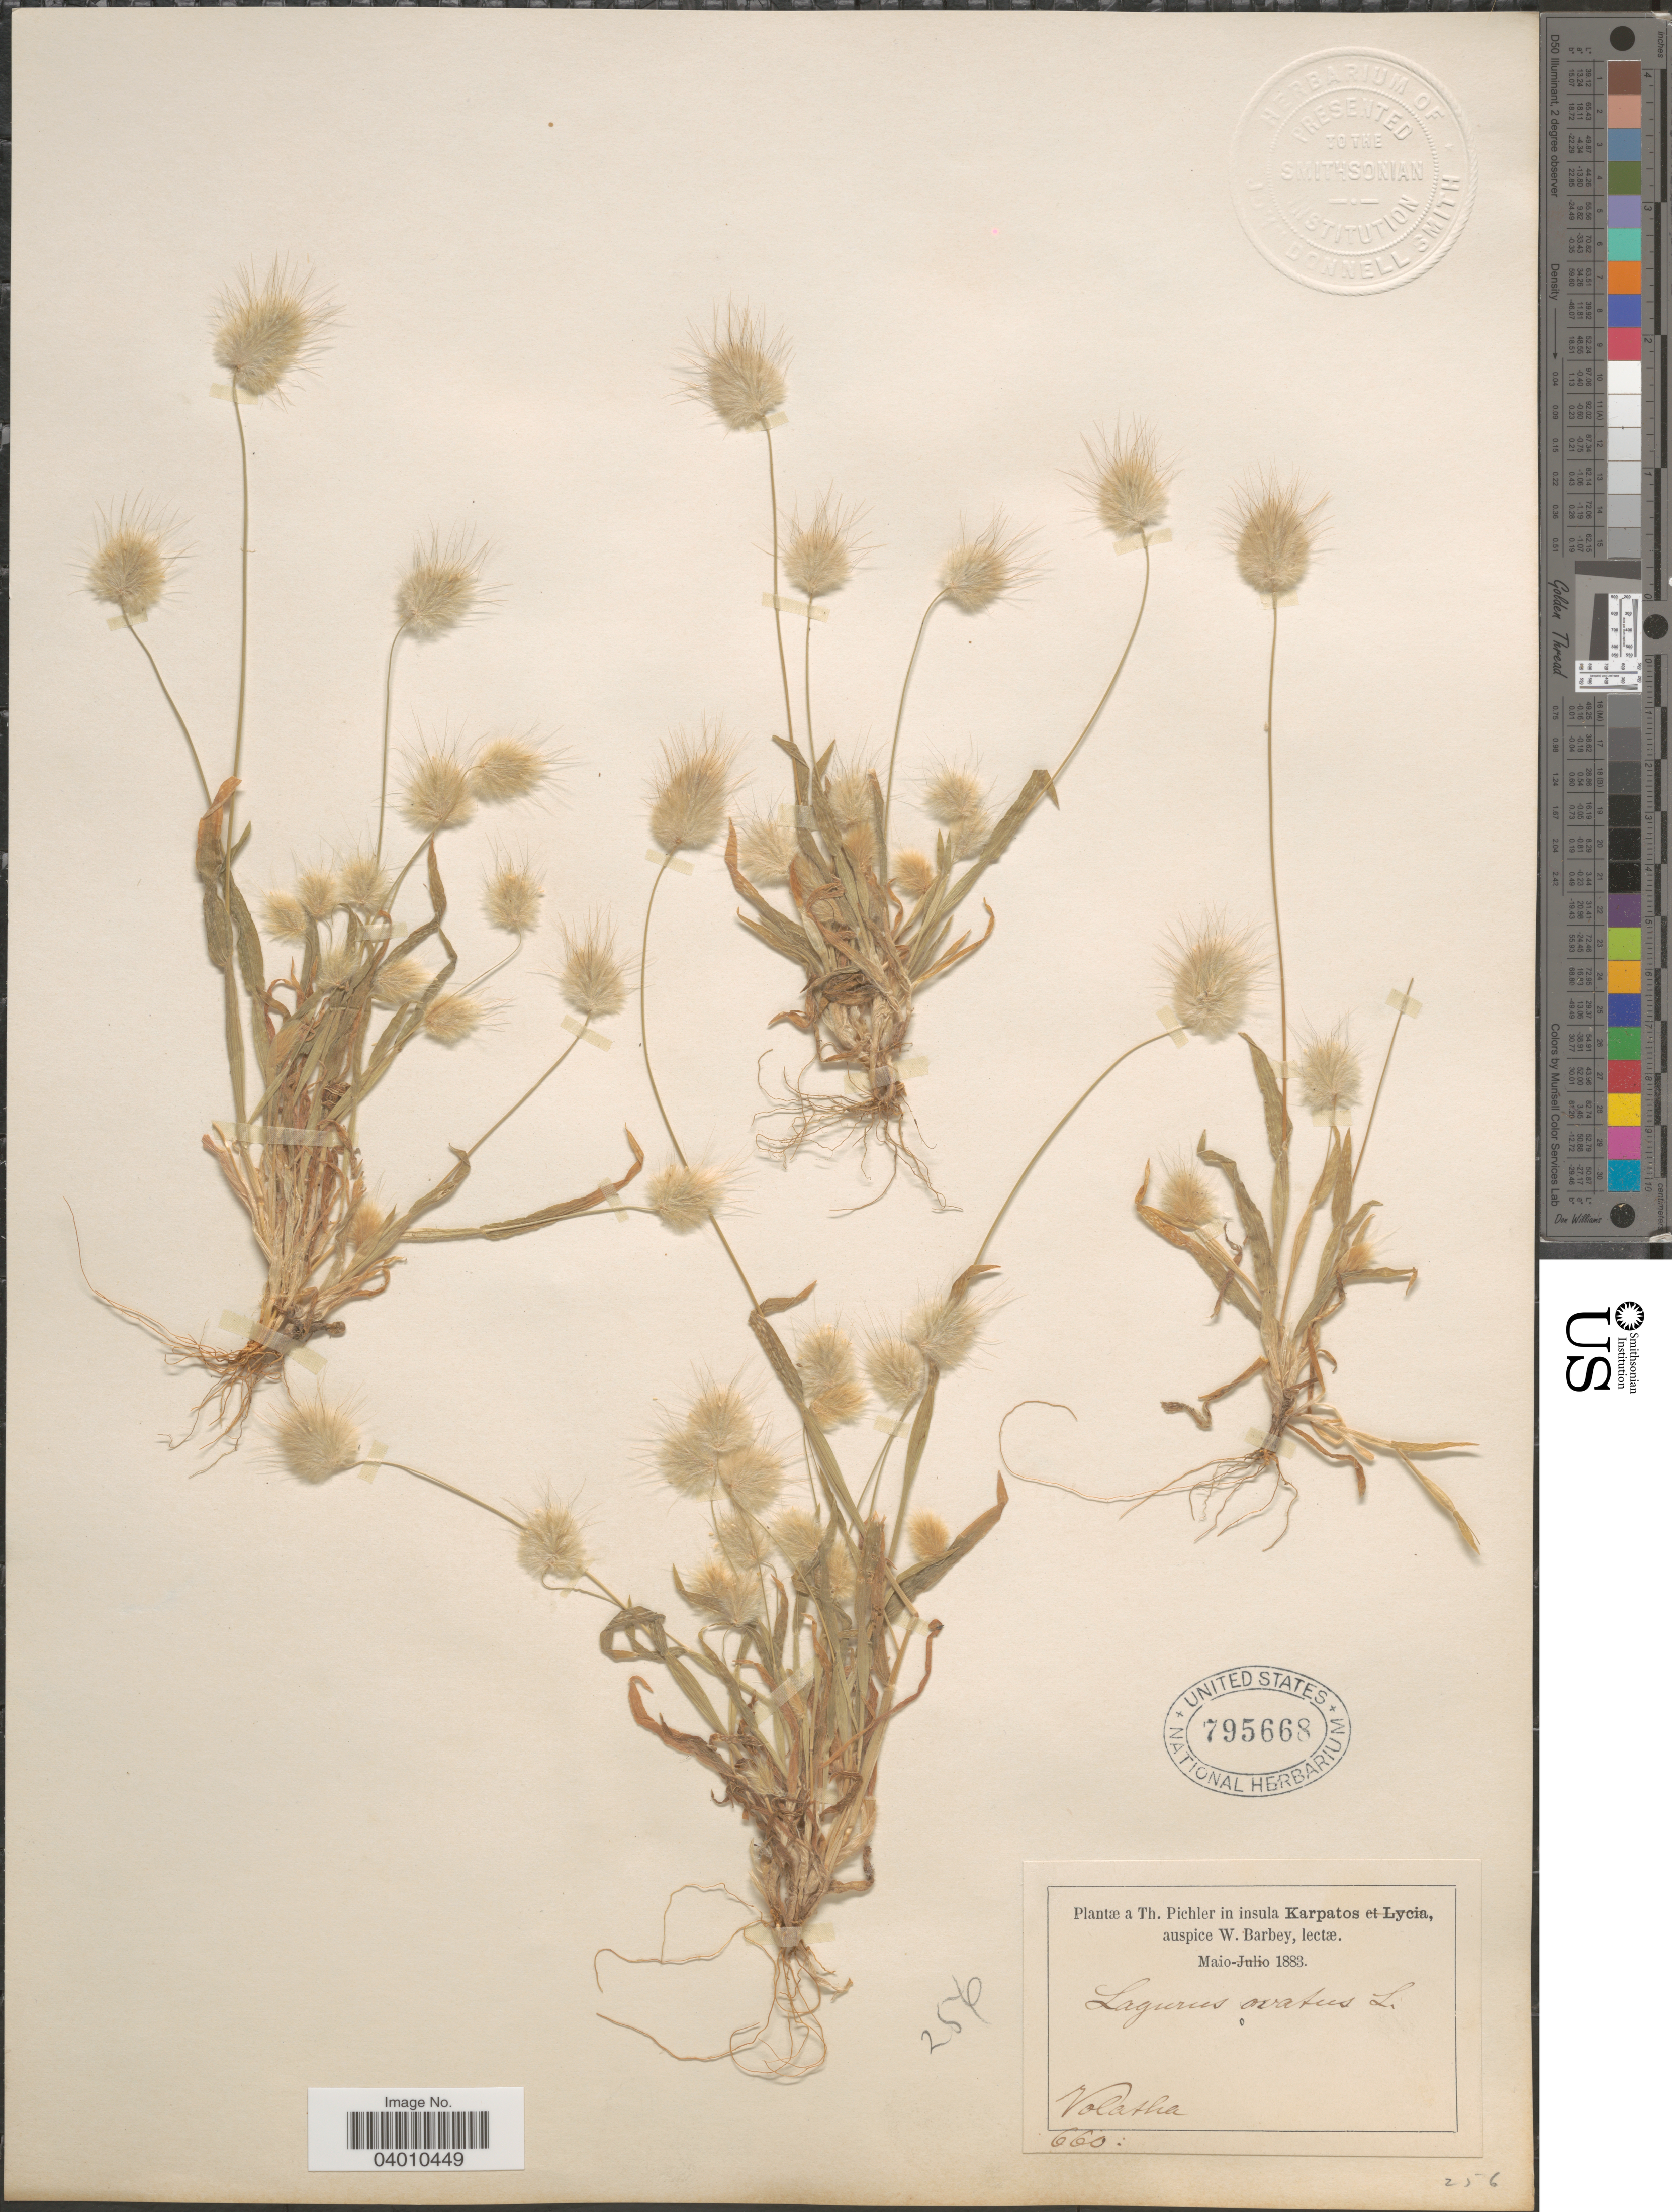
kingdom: Plantae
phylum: Tracheophyta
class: Liliopsida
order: Poales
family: Poaceae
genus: Lagurus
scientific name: Lagurus ovatus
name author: L.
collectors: T. Pichler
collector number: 660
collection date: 1883-05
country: Greece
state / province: South Aegean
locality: In insula Karpatos. Volatha.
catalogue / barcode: US 795668